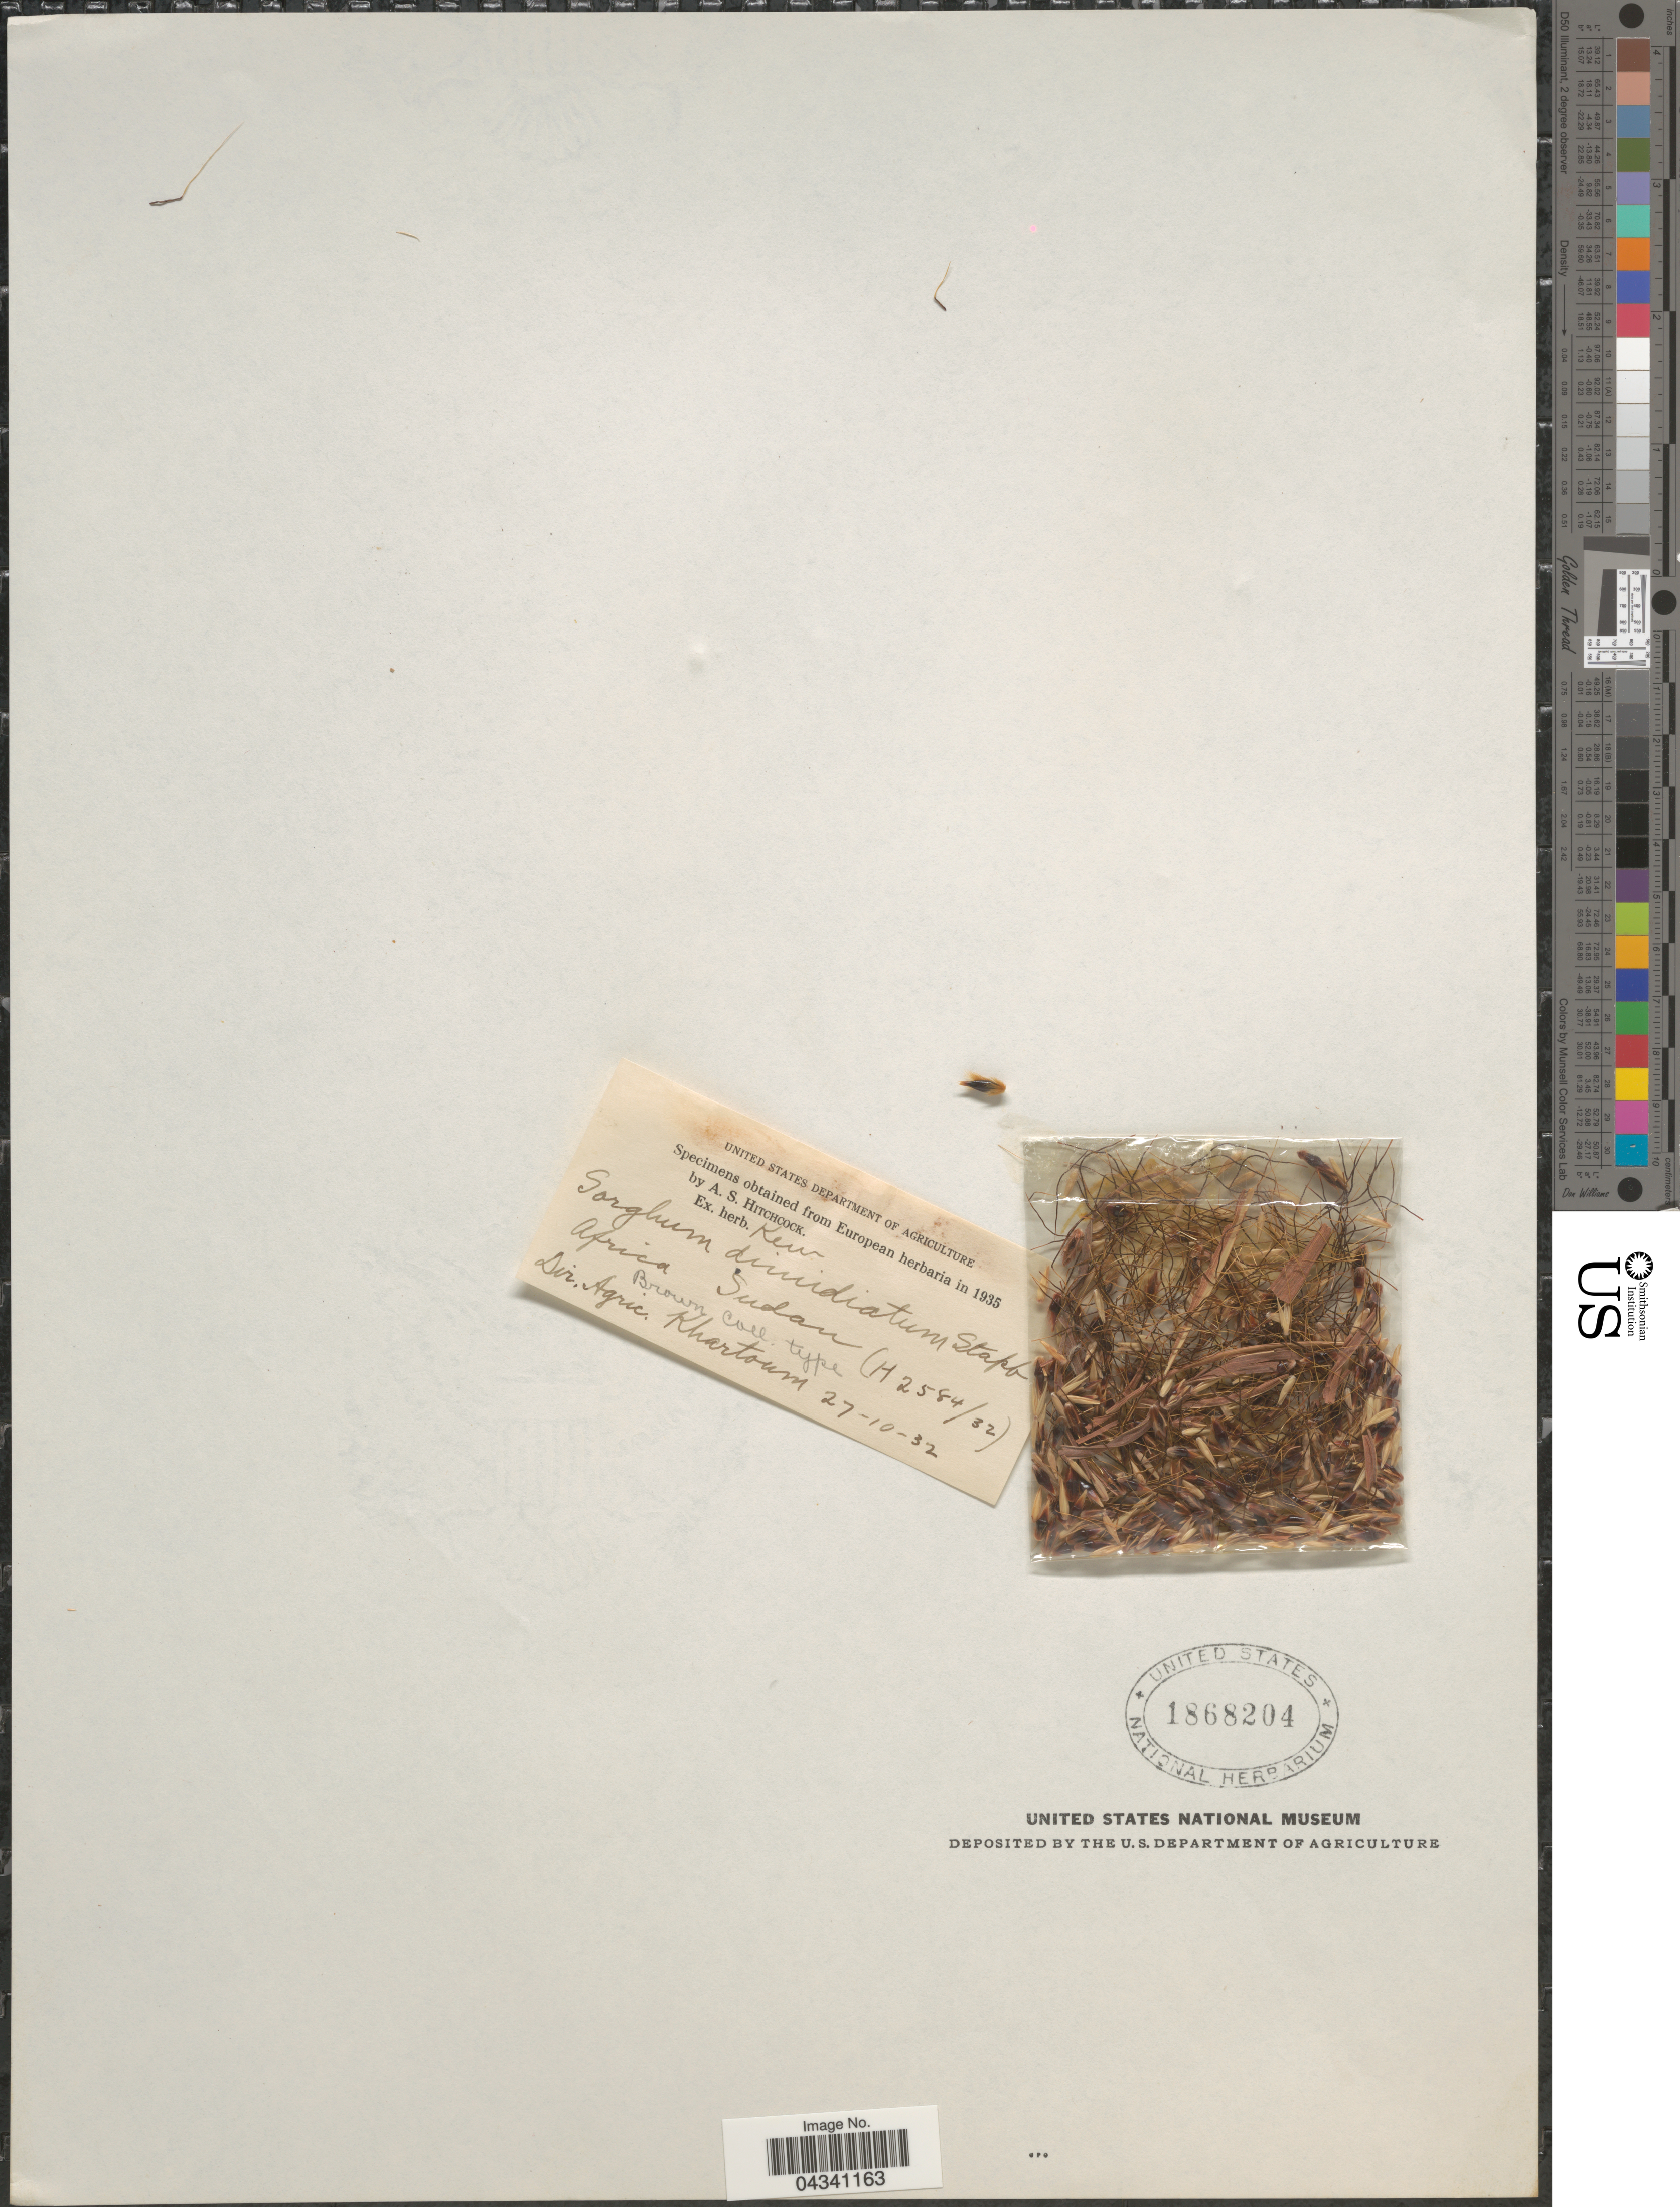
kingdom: Plantae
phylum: Tracheophyta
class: Liliopsida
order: Poales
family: Poaceae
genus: Sorghum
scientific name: Sorghum purpureosericeum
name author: (A. Rich.) Schweinf. & Asch.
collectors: -- Brown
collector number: H2584/32?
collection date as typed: Transcribed d/m/y: 27/10/32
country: Sudan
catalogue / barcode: US 1868204